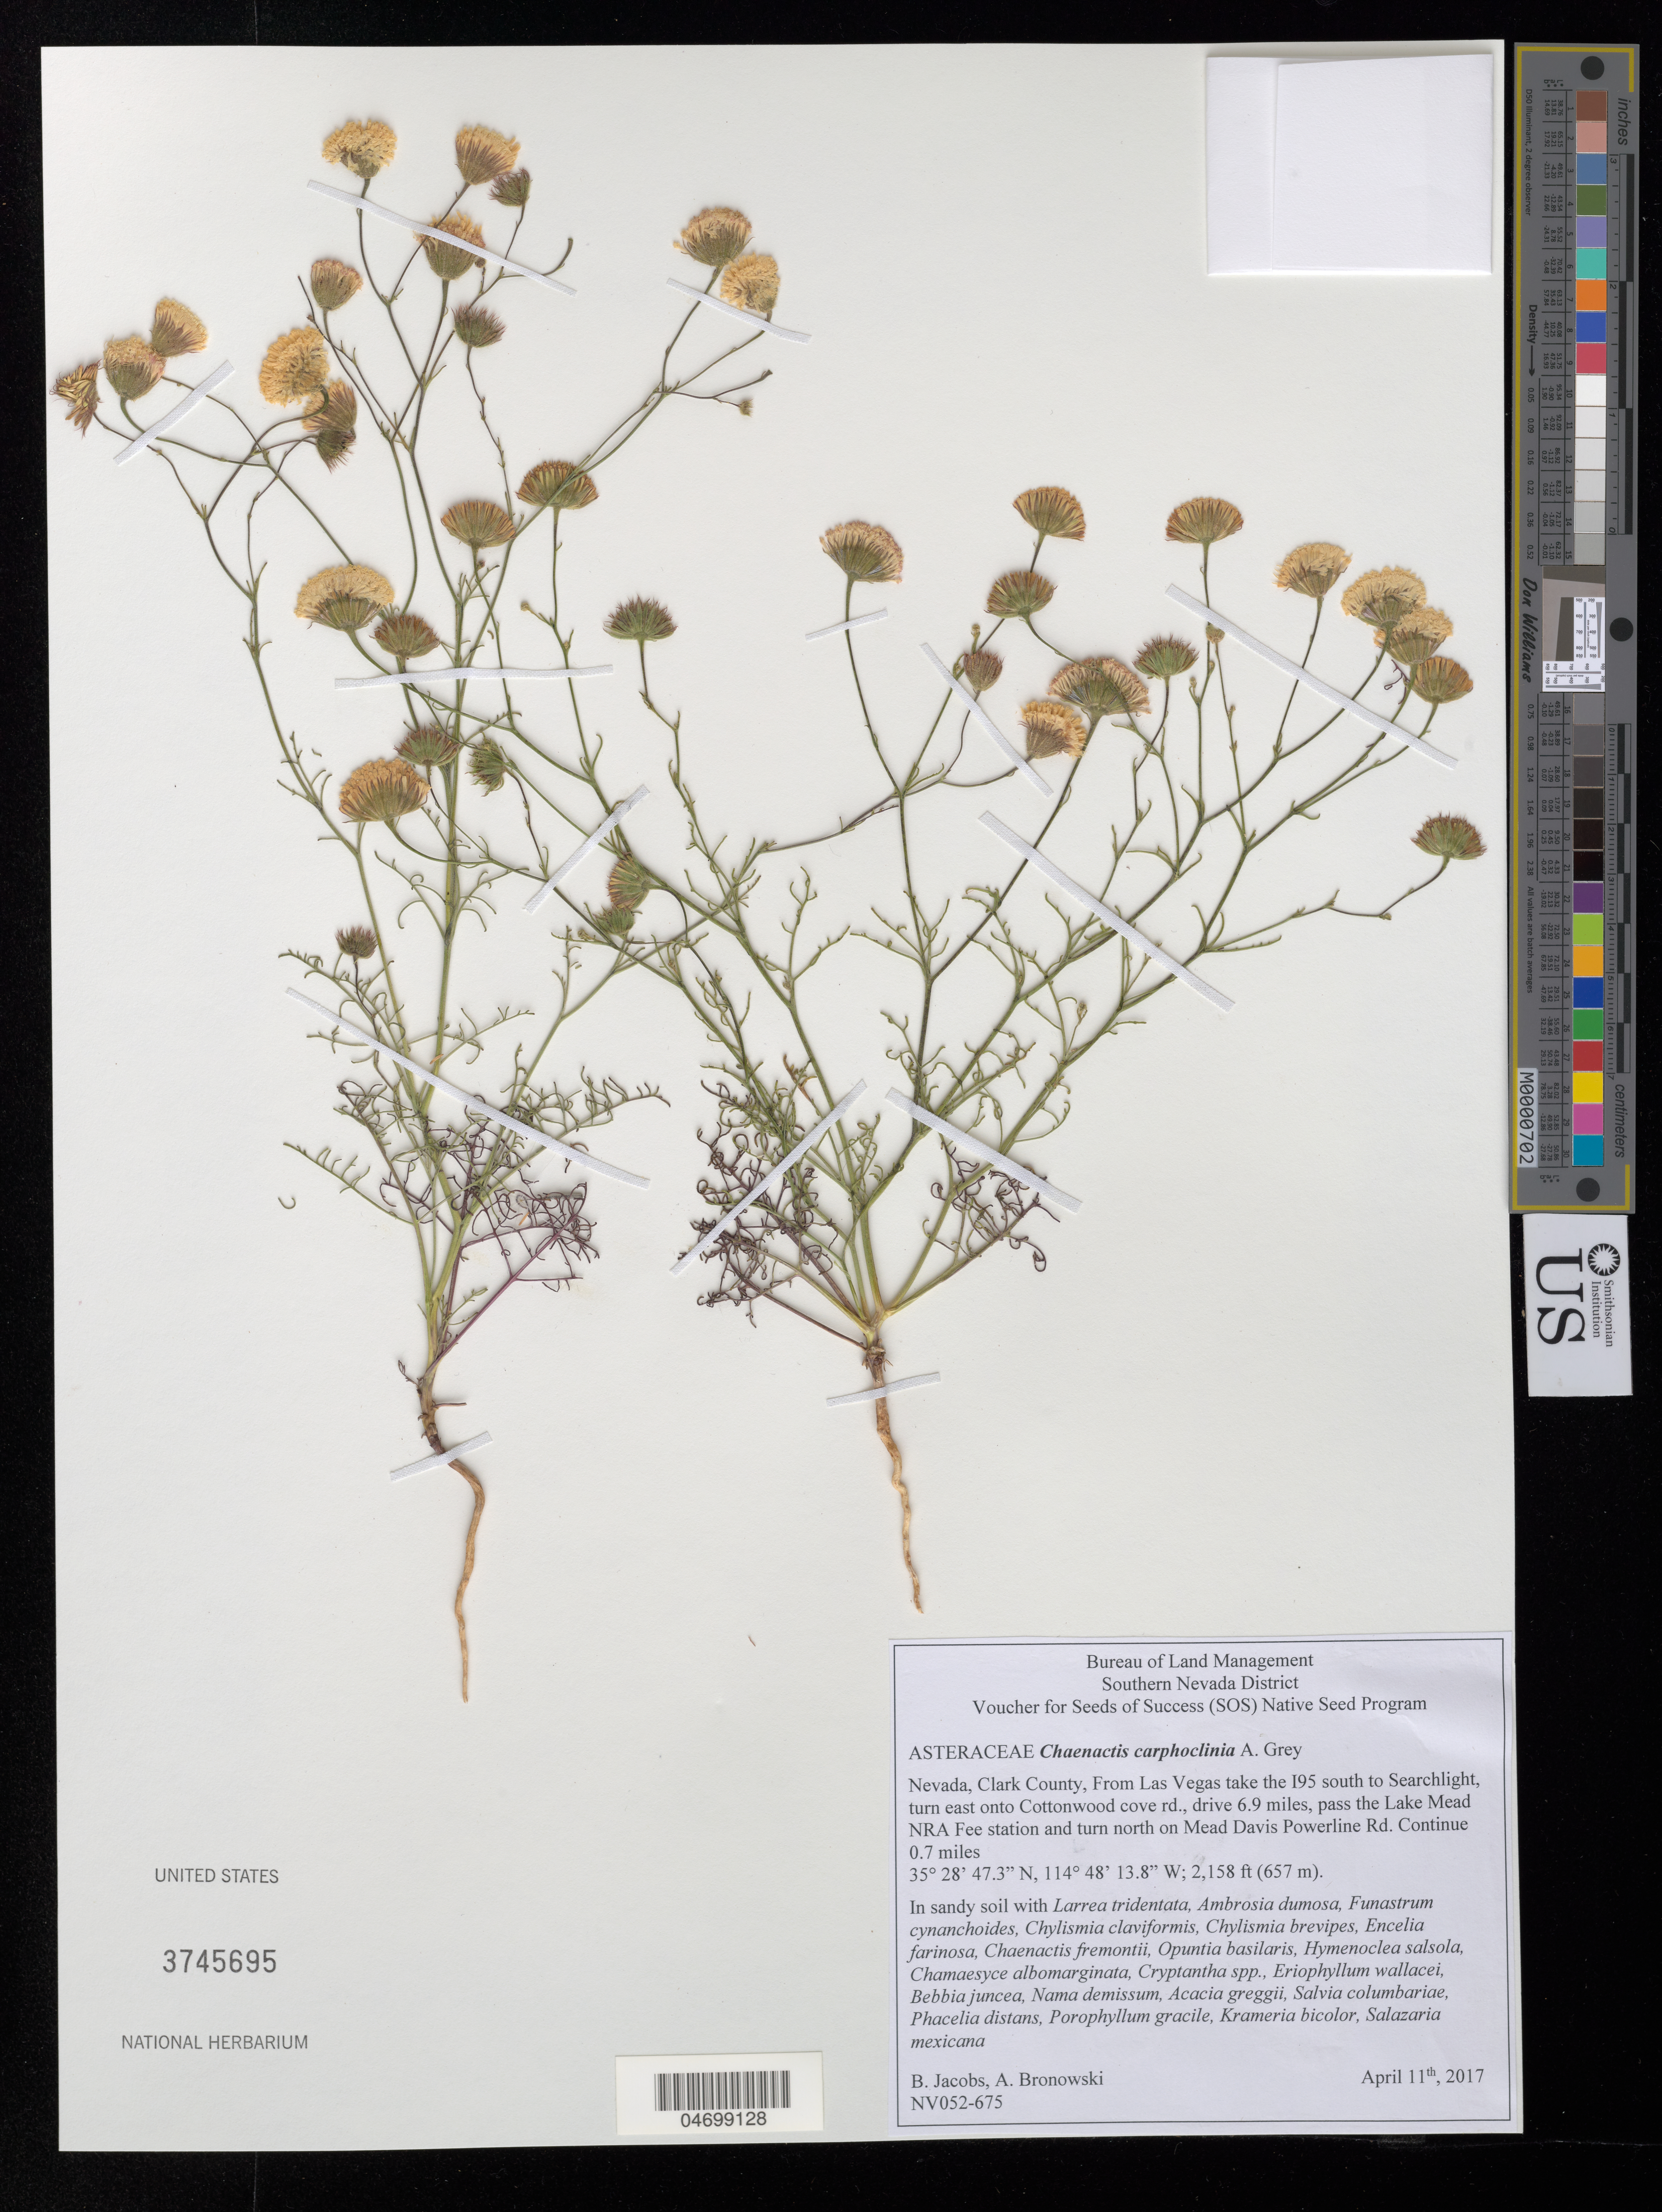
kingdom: Plantae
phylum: Tracheophyta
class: Magnoliopsida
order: Asterales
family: Asteraceae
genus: Chaenactis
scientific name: Chaenactis carphoclinia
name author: A. Gray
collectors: B. Jacobs & A. Bronowski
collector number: NV052-675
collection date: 2017-04-11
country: United States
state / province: Nevada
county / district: Clark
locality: Piute/Eldorado ACEC, Mead Davis Powerline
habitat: R030XB019NV. In sandy soil. With Larrea tridentata, Ambrosia dumosa, Cryptantha sp., etc.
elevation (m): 658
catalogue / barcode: US 3745695